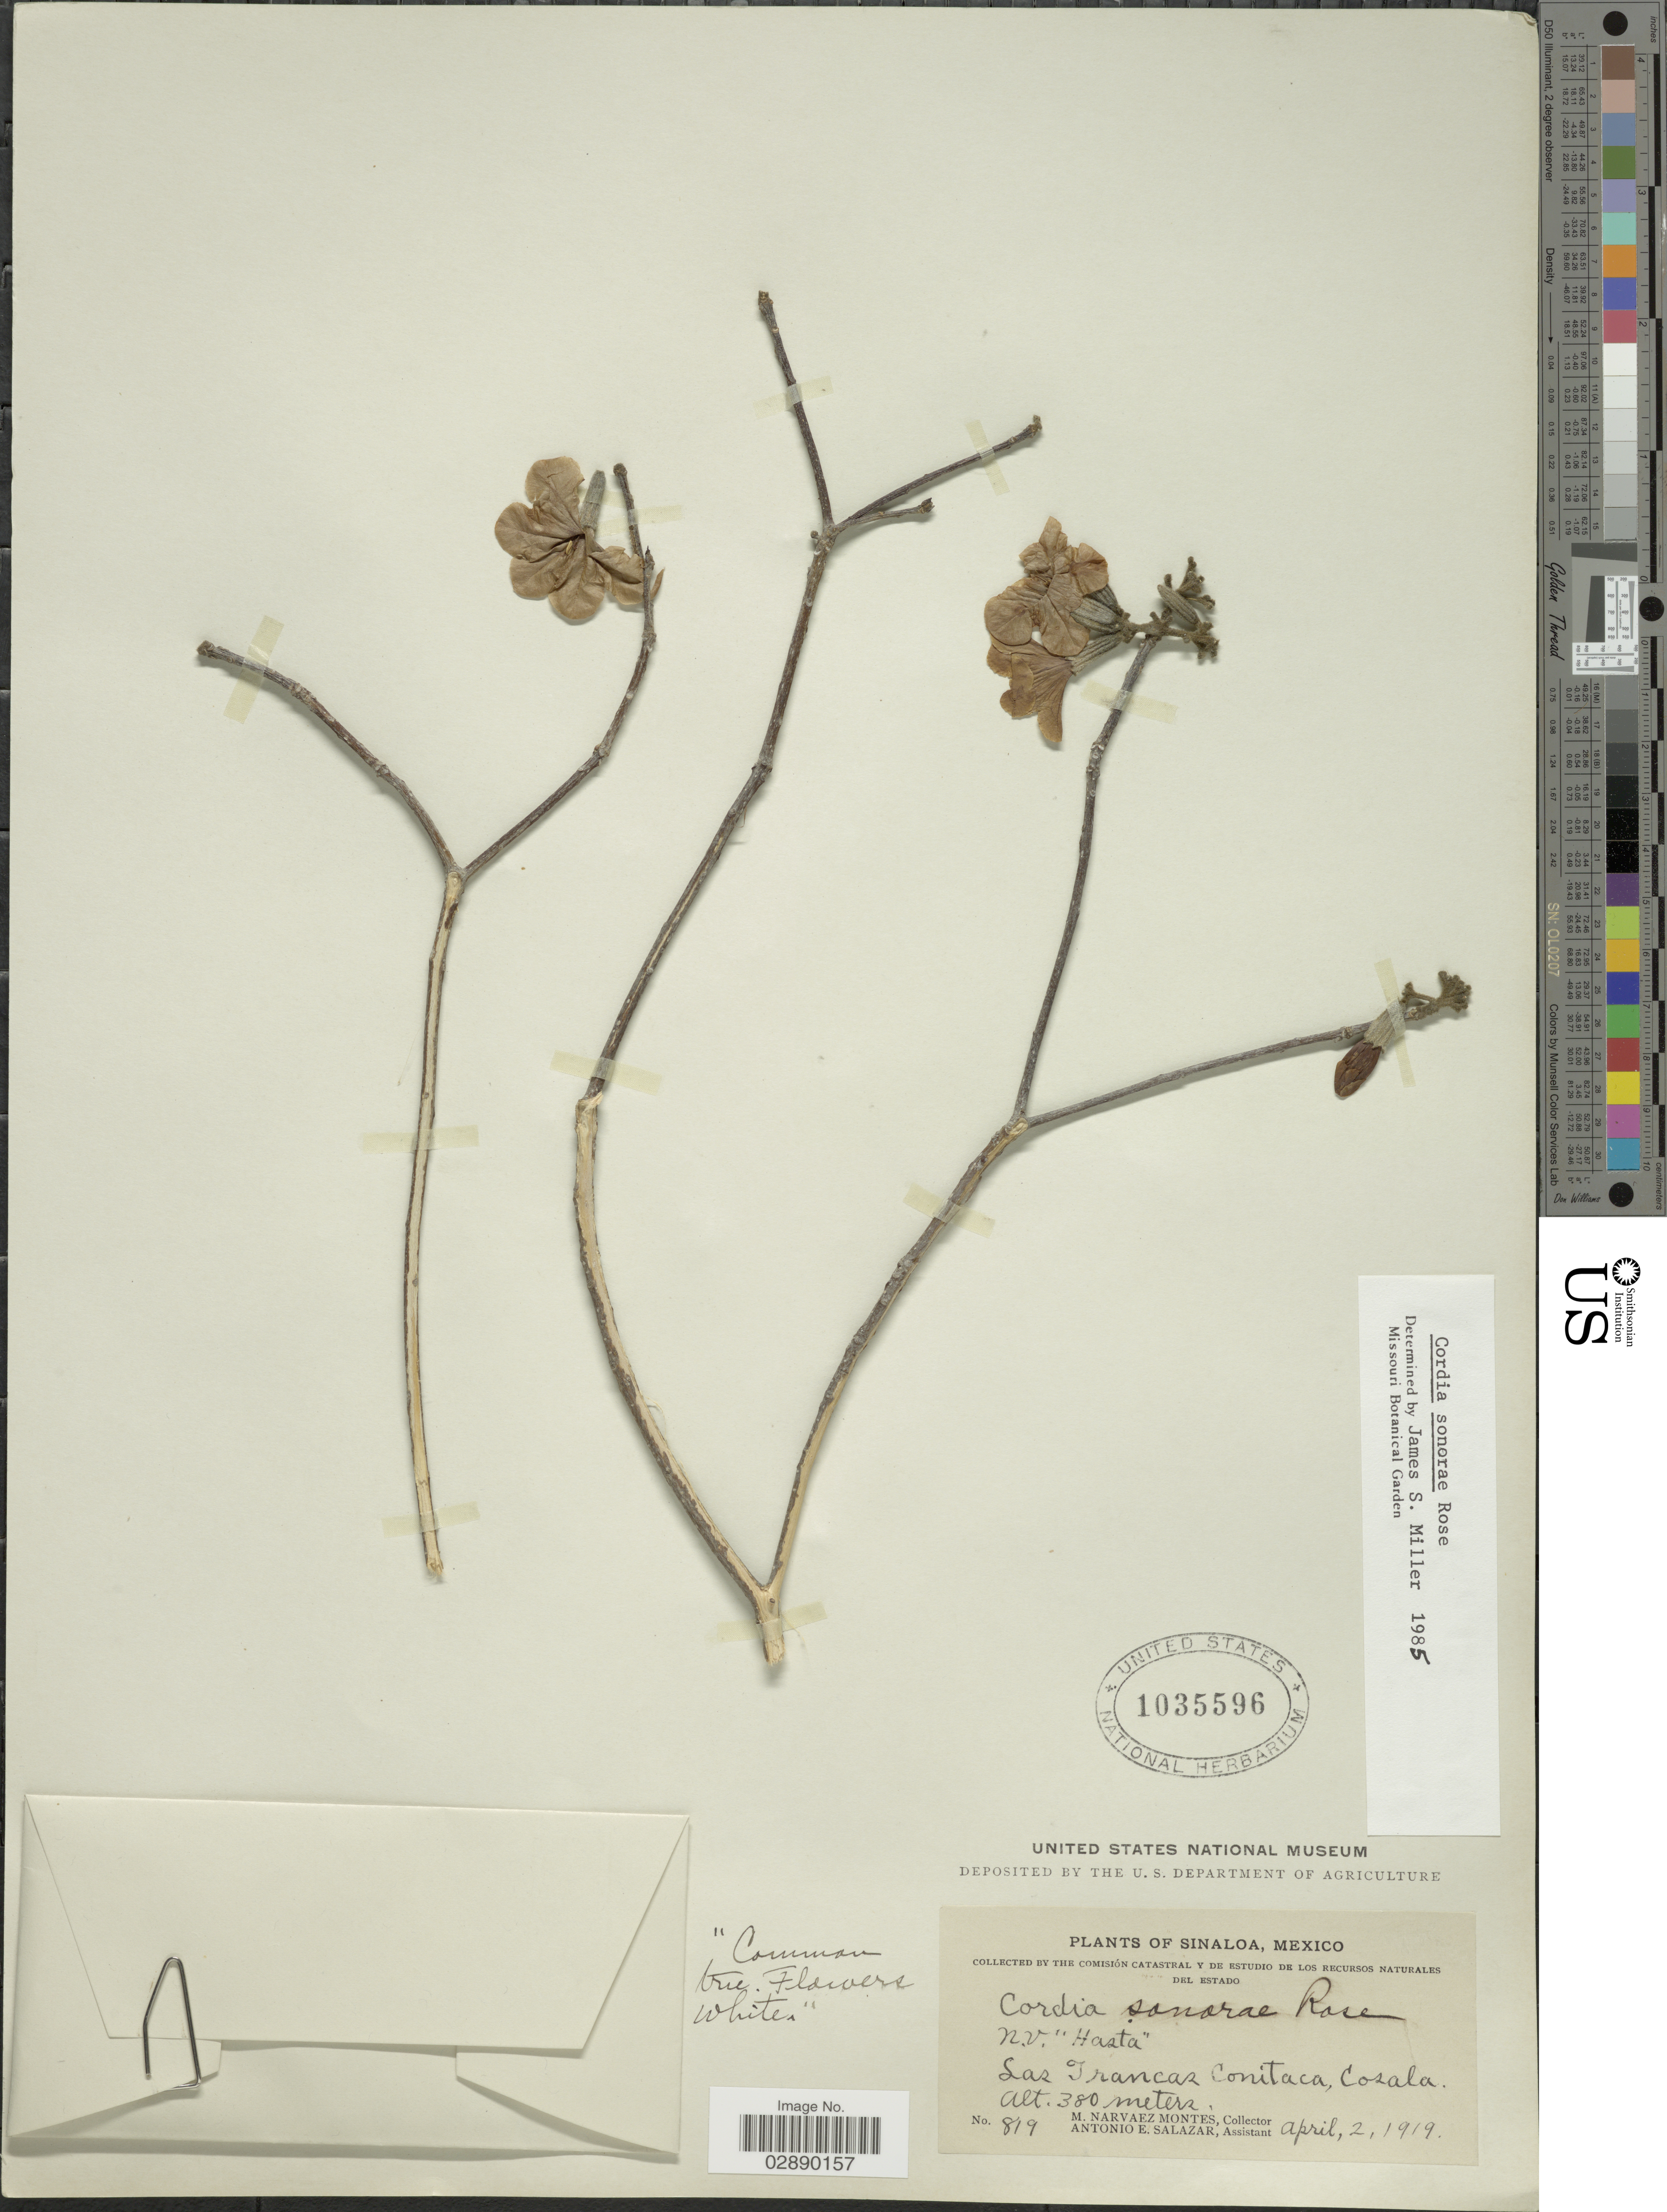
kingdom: Plantae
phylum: Tracheophyta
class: Magnoliopsida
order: Boraginales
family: Cordiaceae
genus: Cordia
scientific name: Cordia sonorae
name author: Rose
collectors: M. Navarez Montes & A. E. Salazar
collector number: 819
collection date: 1919-04-02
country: Mexico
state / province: Sinaloa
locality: Las Trancas Conitaca, Cozala.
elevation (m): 380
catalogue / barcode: US 1035596